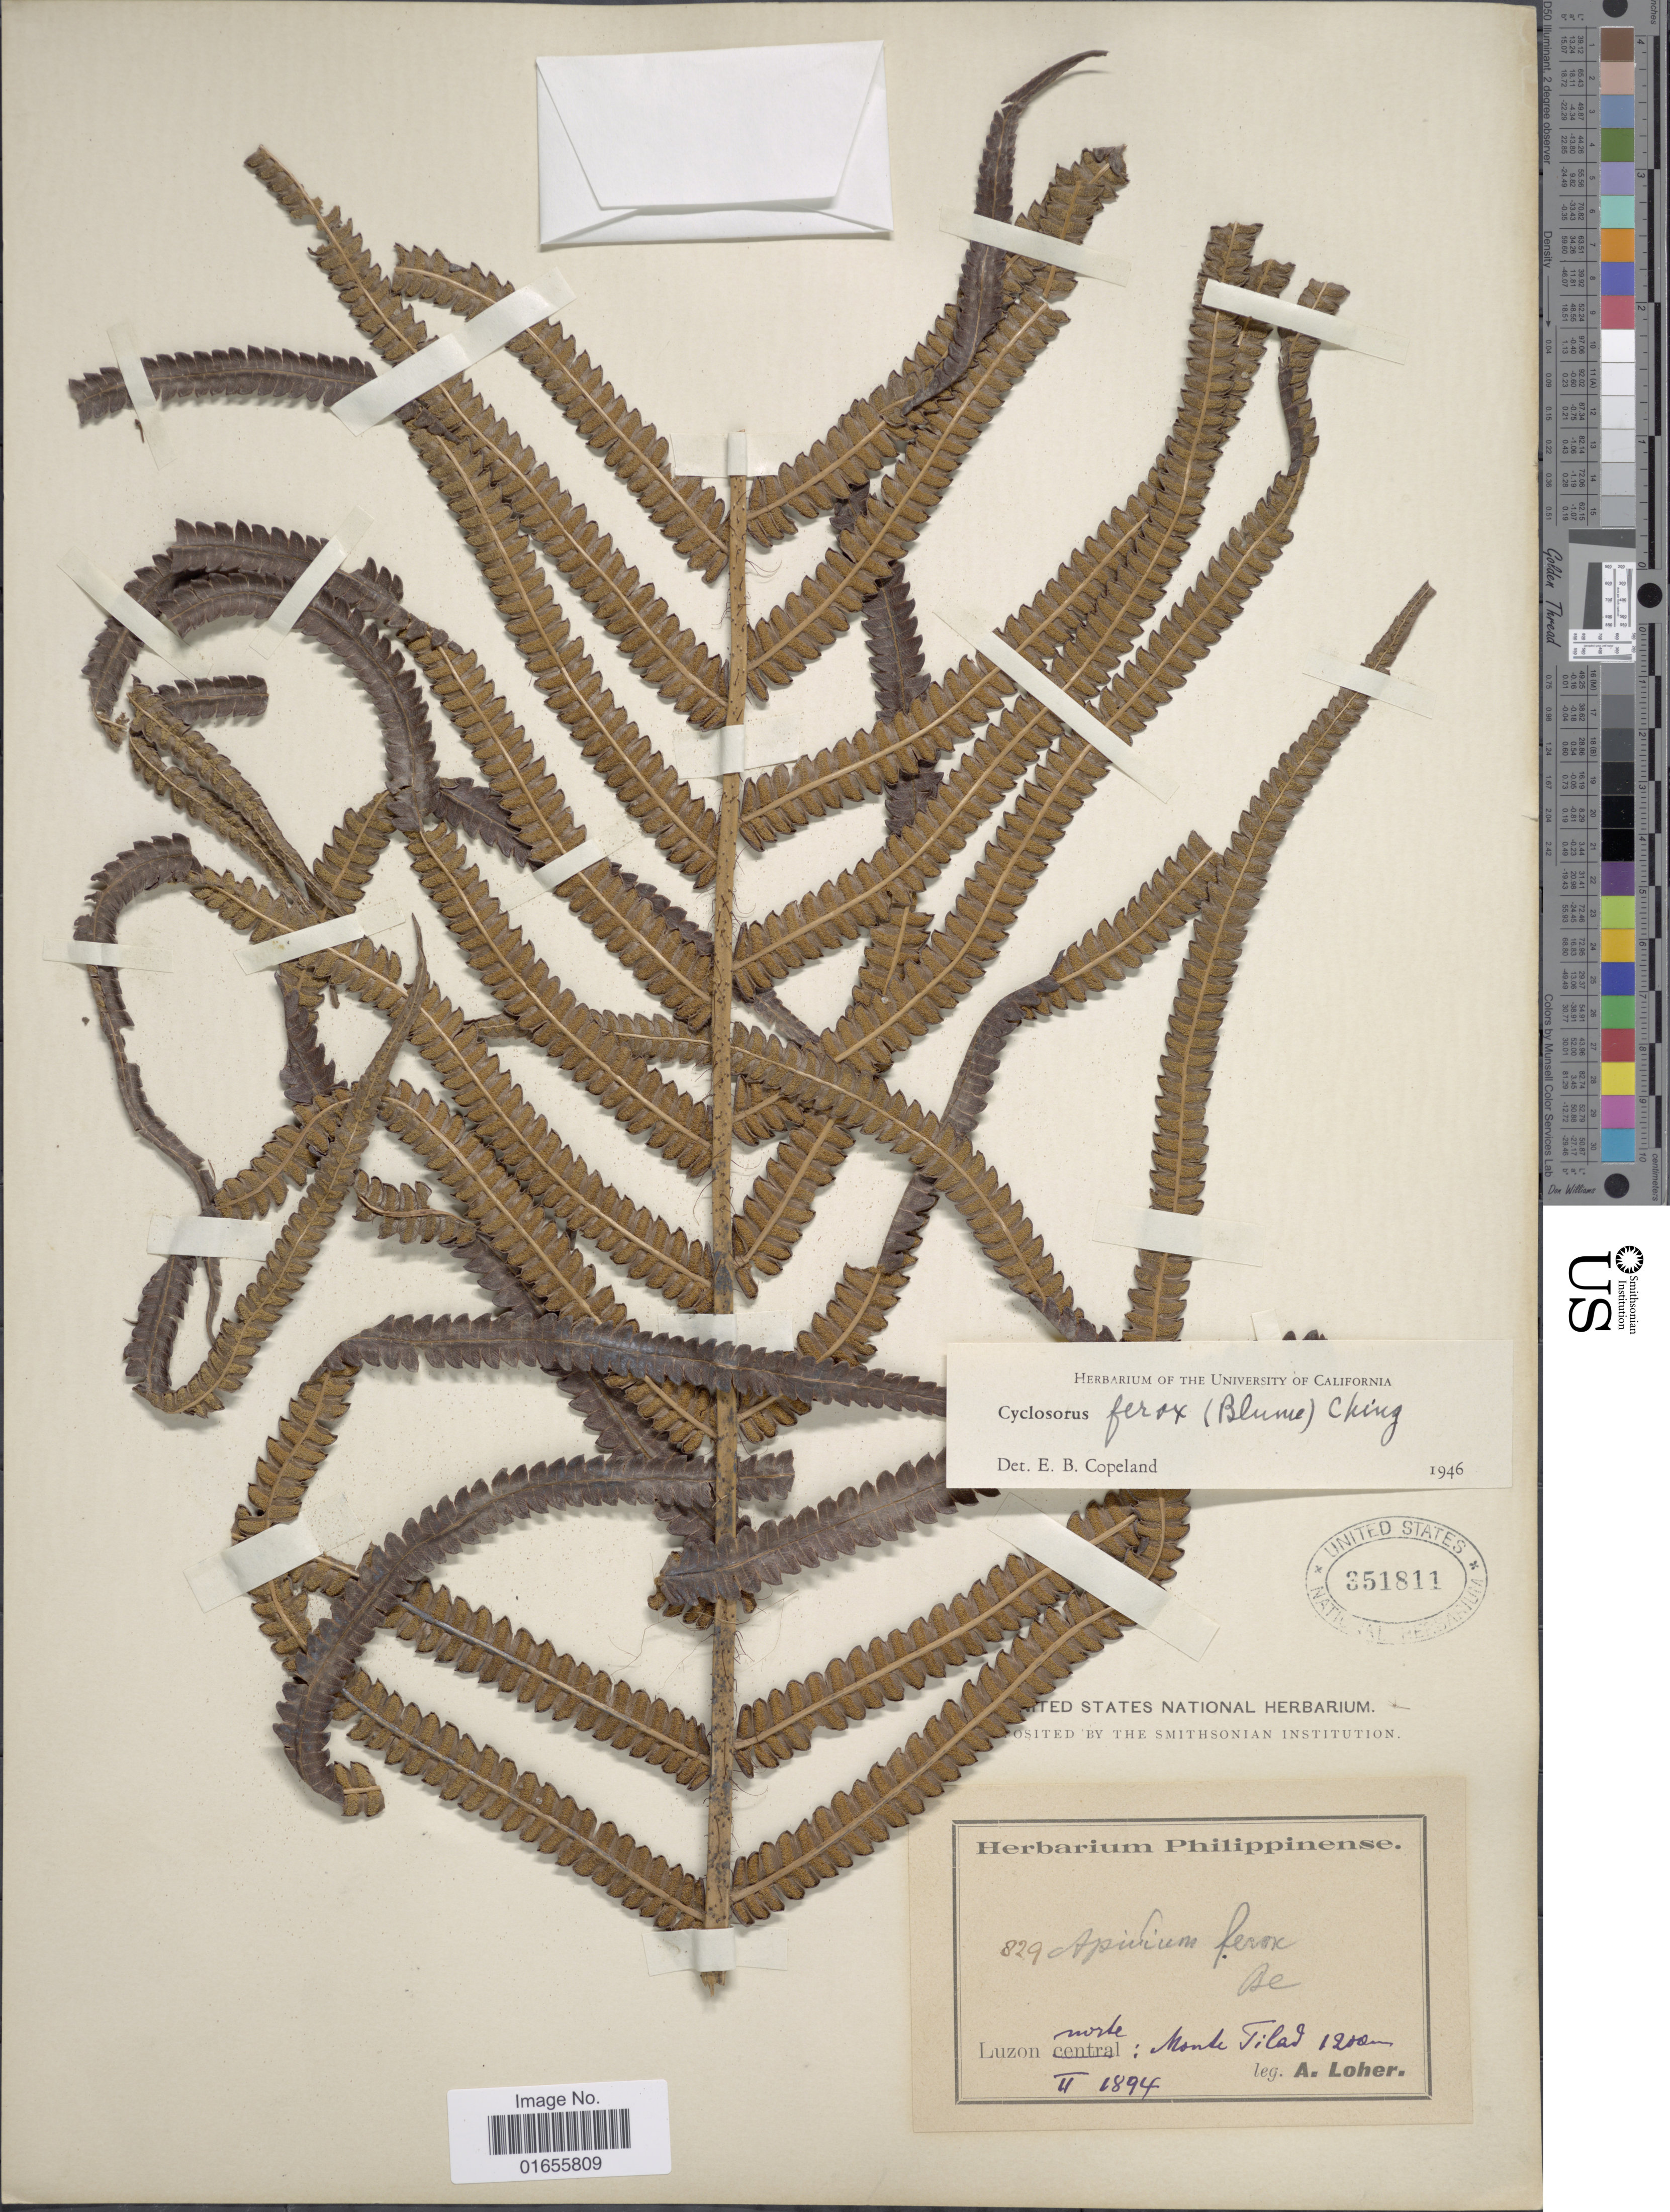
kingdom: Plantae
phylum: Tracheophyta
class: Polypodiopsida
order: Polypodiales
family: Thelypteridaceae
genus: Chingia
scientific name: Chingia ferox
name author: (Blume) Holttum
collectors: A. Loher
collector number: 829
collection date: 1894-02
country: Philippines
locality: Luzon Norte: Monte Tilad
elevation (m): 1200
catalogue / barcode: US 351811